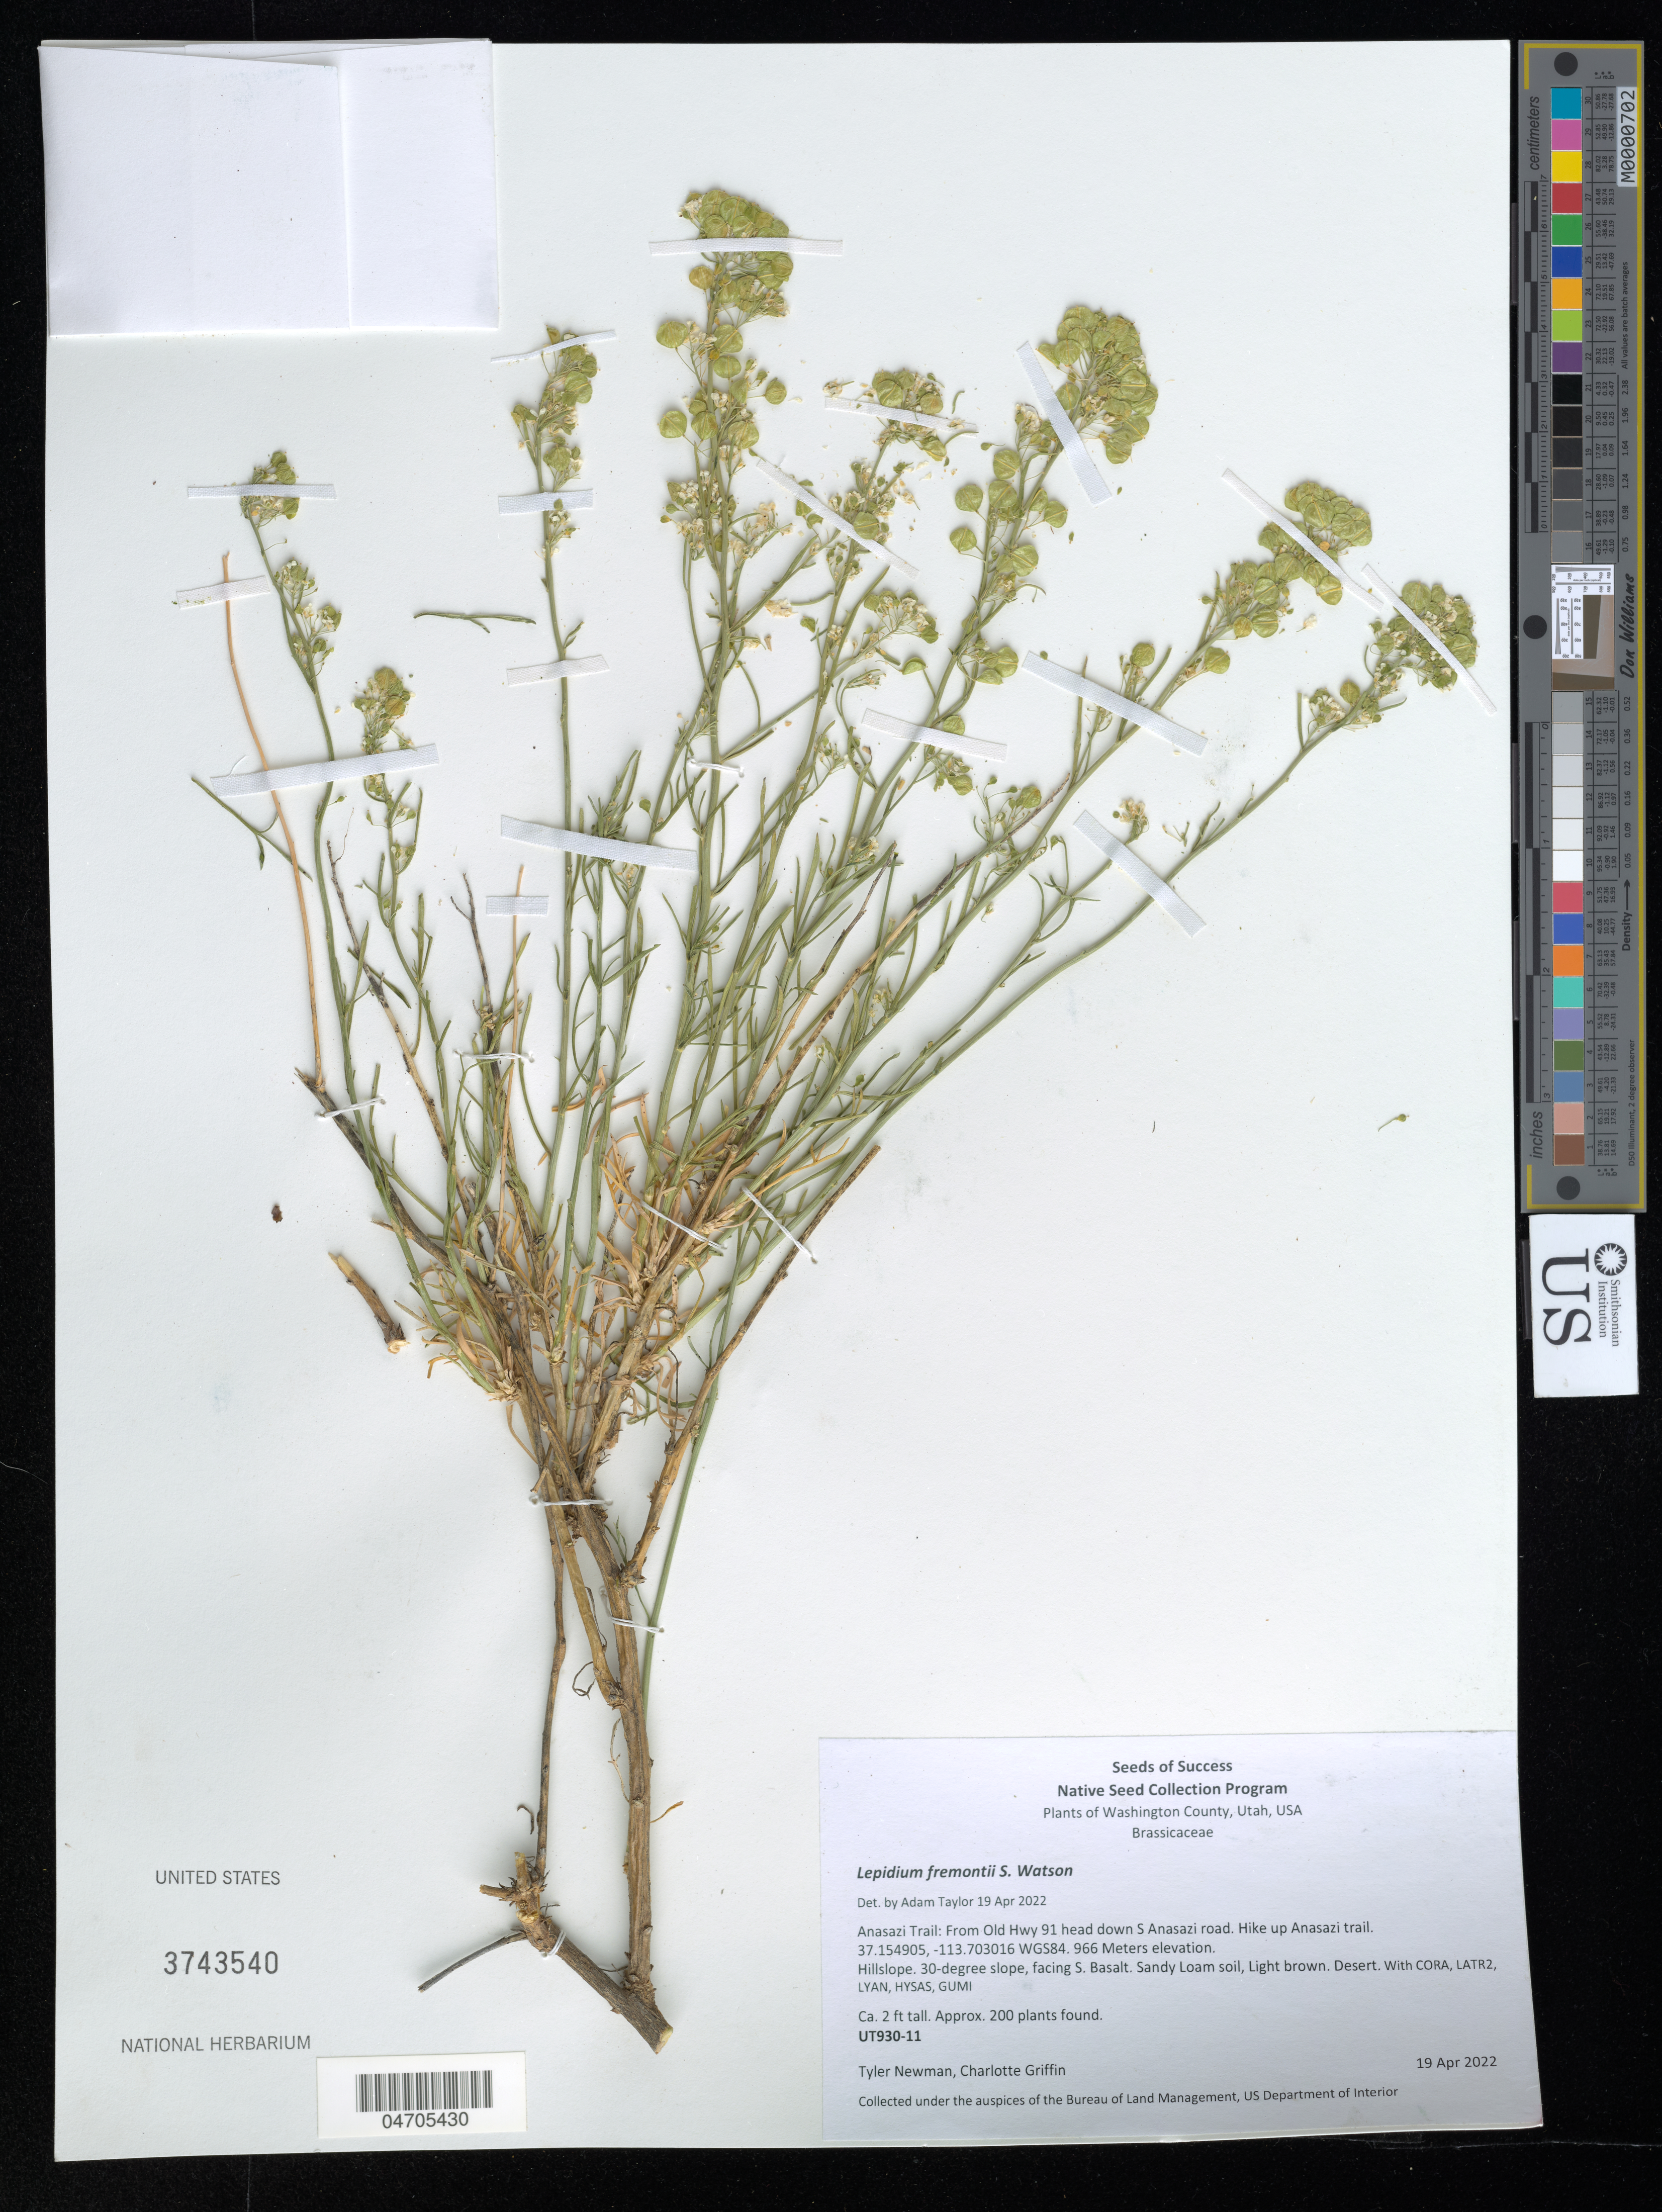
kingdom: Plantae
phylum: Tracheophyta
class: Magnoliopsida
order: Brassicales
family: Brassicaceae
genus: Lepidium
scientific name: Lepidium fremontii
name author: S. Watson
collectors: T. Newman & C. Griffin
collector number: UT930-11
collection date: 2022-04-19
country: United States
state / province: Utah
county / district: Washington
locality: Washington County. Anasazi Trail: From Old Hwy 91 head down S Anasazi road. Hike up Anasazi trail.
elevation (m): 966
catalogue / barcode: US 3743540